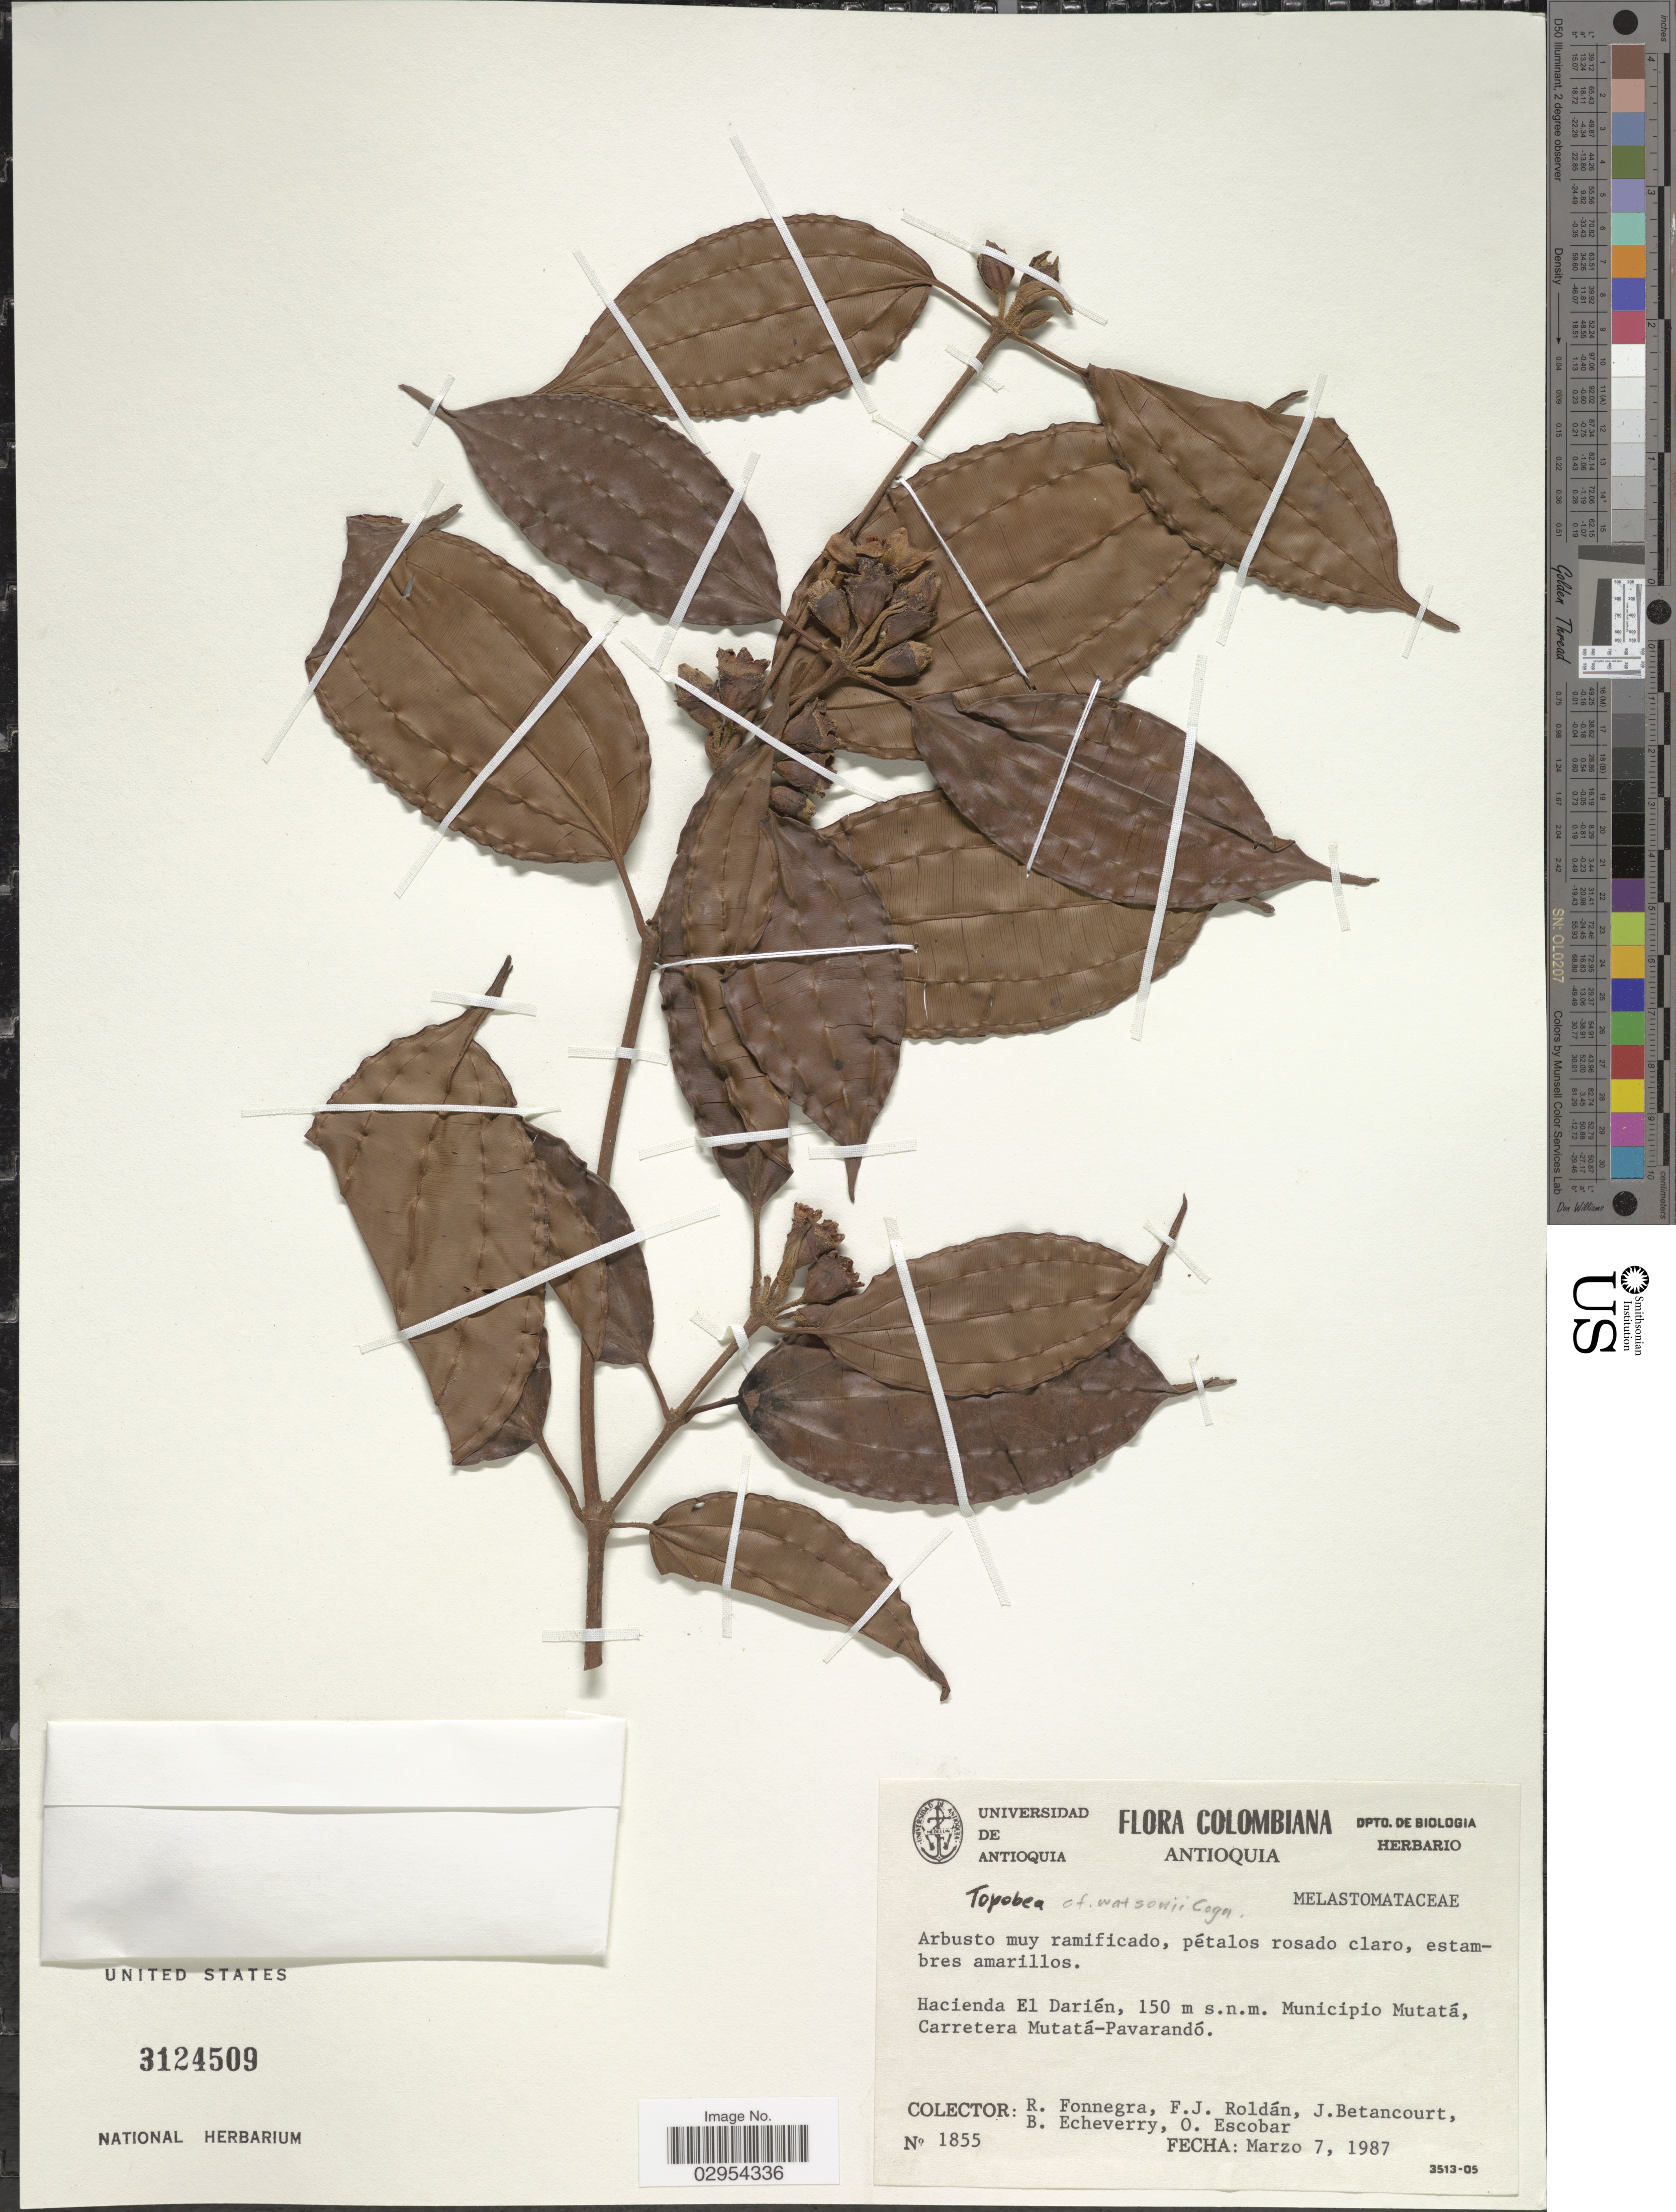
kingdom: Plantae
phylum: Tracheophyta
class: Magnoliopsida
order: Myrtales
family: Melastomataceae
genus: Topobea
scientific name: Topobea watsonii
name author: Cogn.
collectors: R. Fonnegra, F. J. Roldán, J. Betancourt, B. Echeverry & O. Escobar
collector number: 1855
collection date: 1987-03-07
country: Colombia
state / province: Antioquia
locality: Hacienda El Darién, Municipio Mutatá, Carretera Mutatá-Pavarandó.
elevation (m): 150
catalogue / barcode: US 3124509